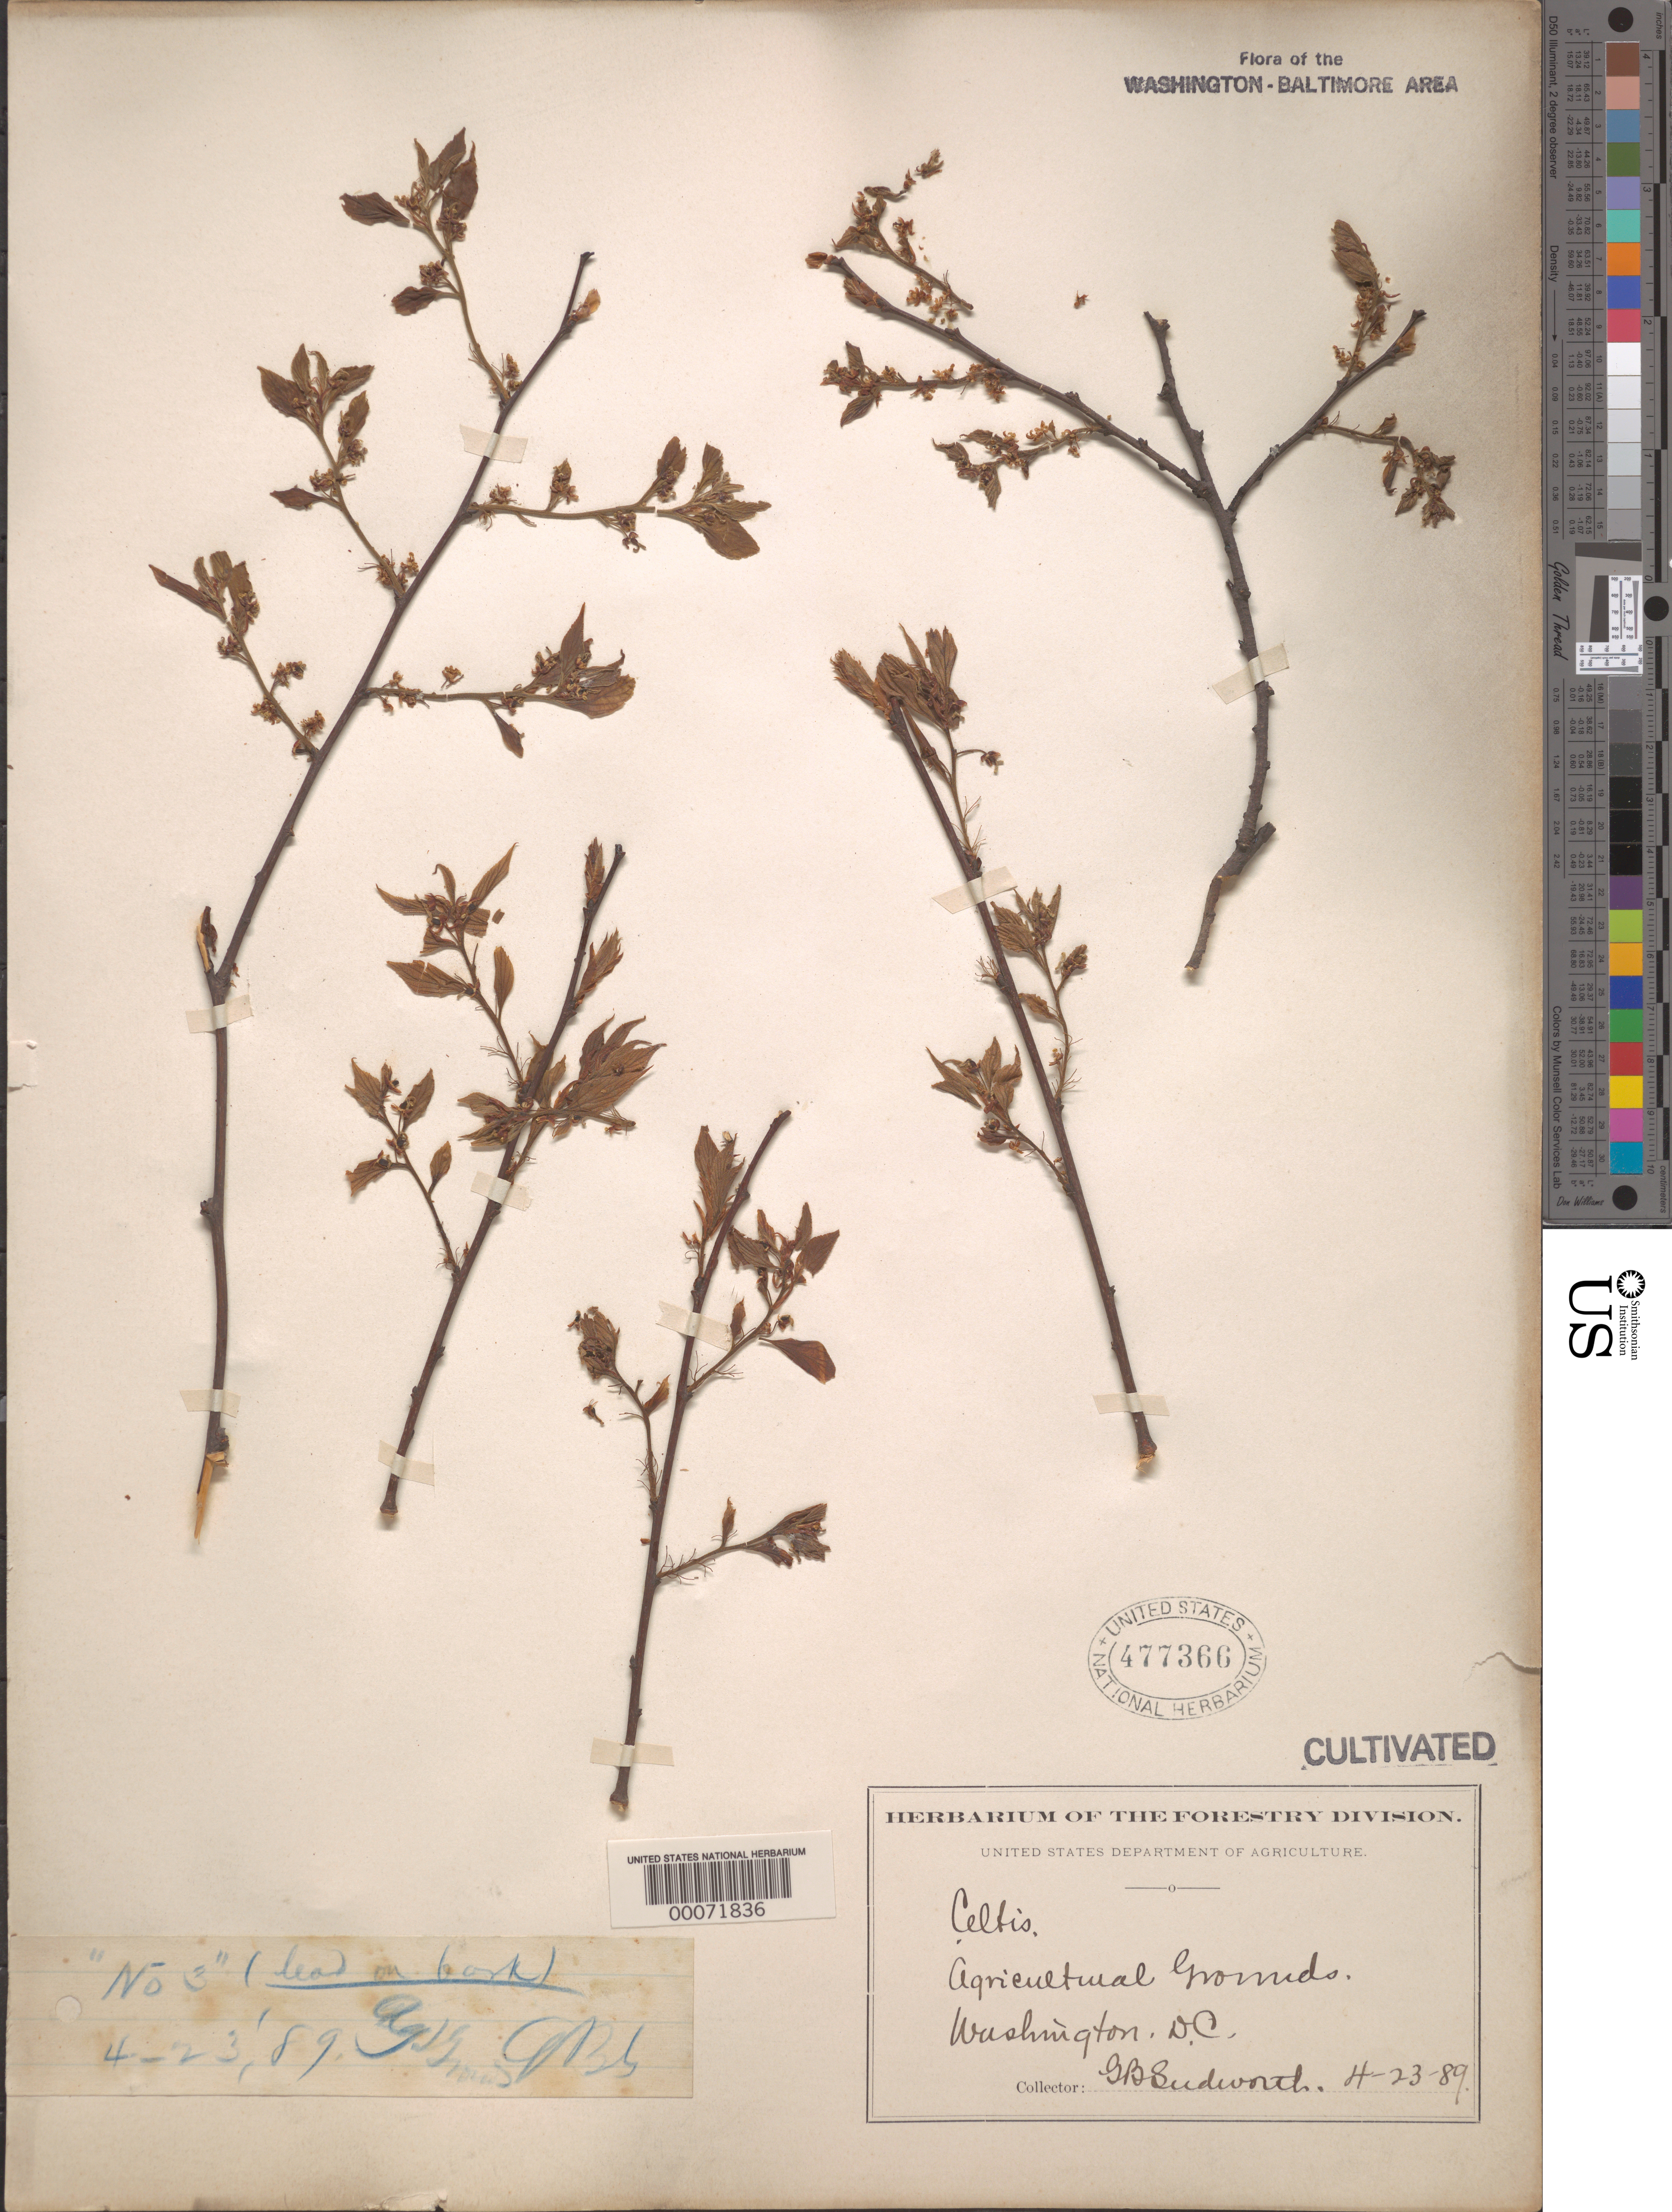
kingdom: Plantae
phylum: Tracheophyta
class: Magnoliopsida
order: Rosales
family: Cannabaceae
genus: Celtis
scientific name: Celtis sp.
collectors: G. B. Sudworth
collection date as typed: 23 Apr 1889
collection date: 1889-04-23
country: United States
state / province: District of Columbia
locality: Agricultural grounds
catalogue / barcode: US 477366